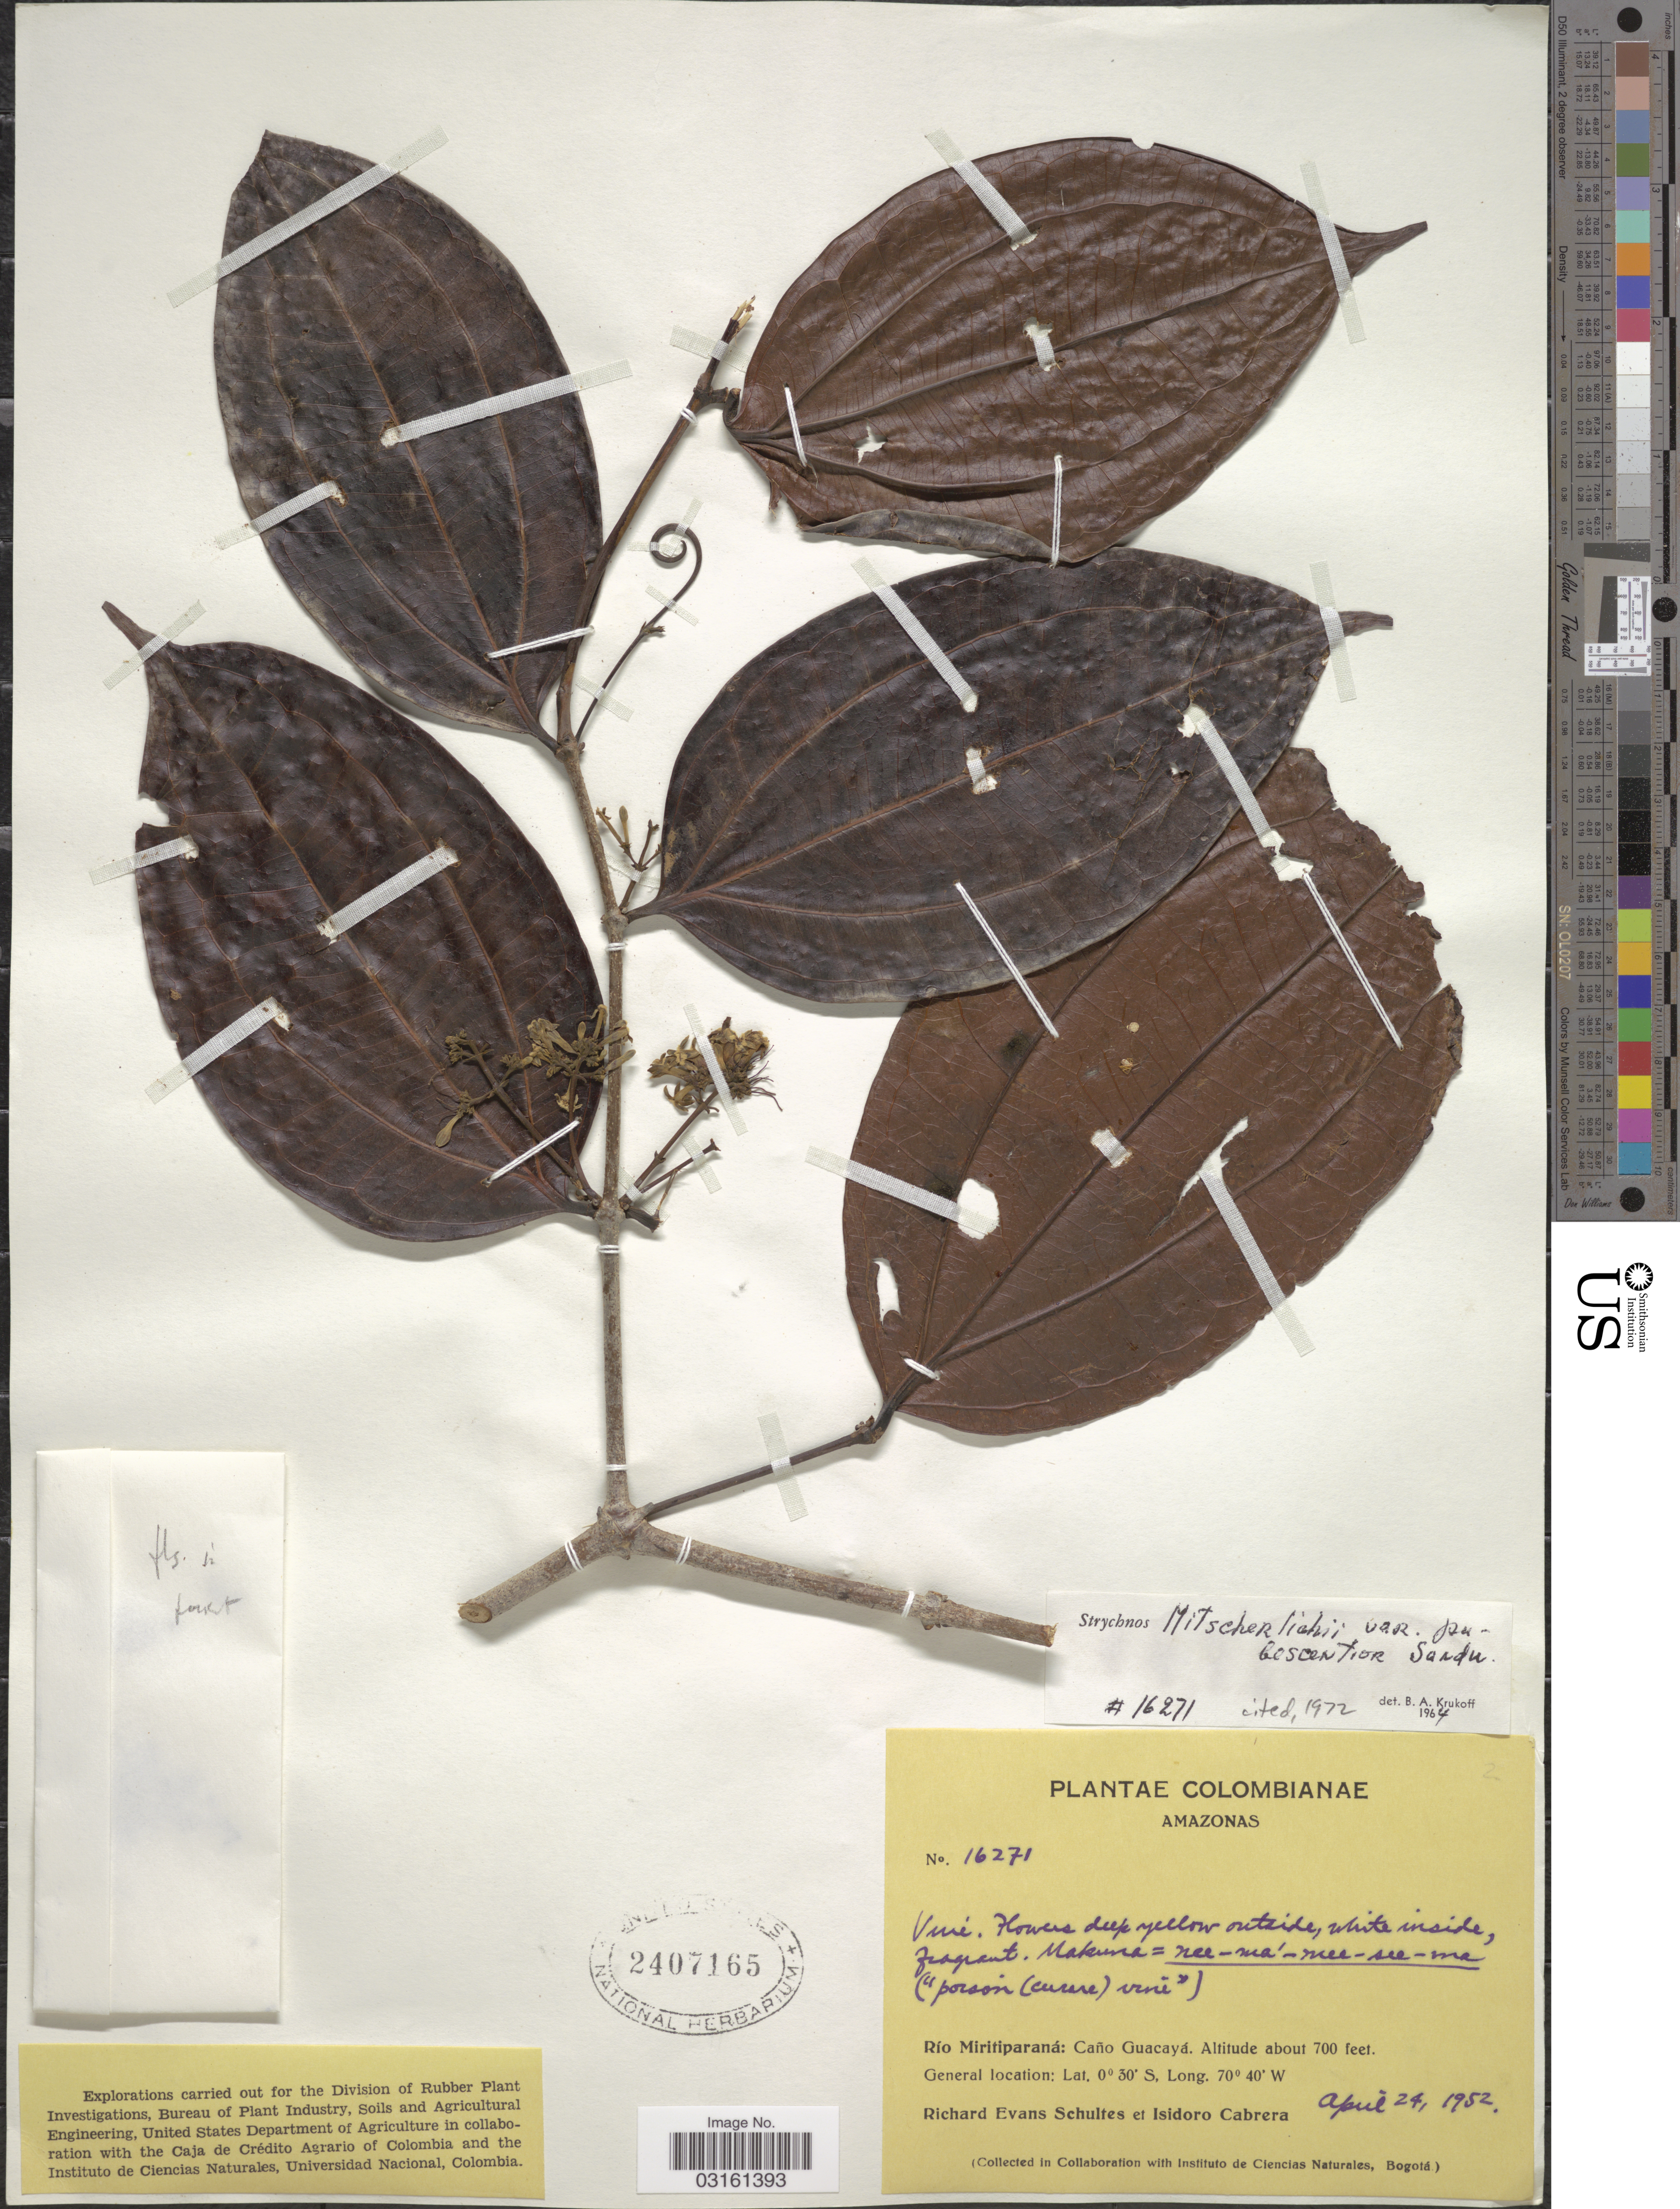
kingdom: Plantae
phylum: Tracheophyta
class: Magnoliopsida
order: Gentianales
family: Loganiaceae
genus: Strychnos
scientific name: Strychnos mitscherlichii var. pubescentior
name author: Sandwith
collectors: R. E. Schultes & I. Cabrera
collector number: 16271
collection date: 1952-04-24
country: Colombia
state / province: Amazônas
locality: Río Miritiparaná: Caño Guacayá.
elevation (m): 213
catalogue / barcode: US 2407165